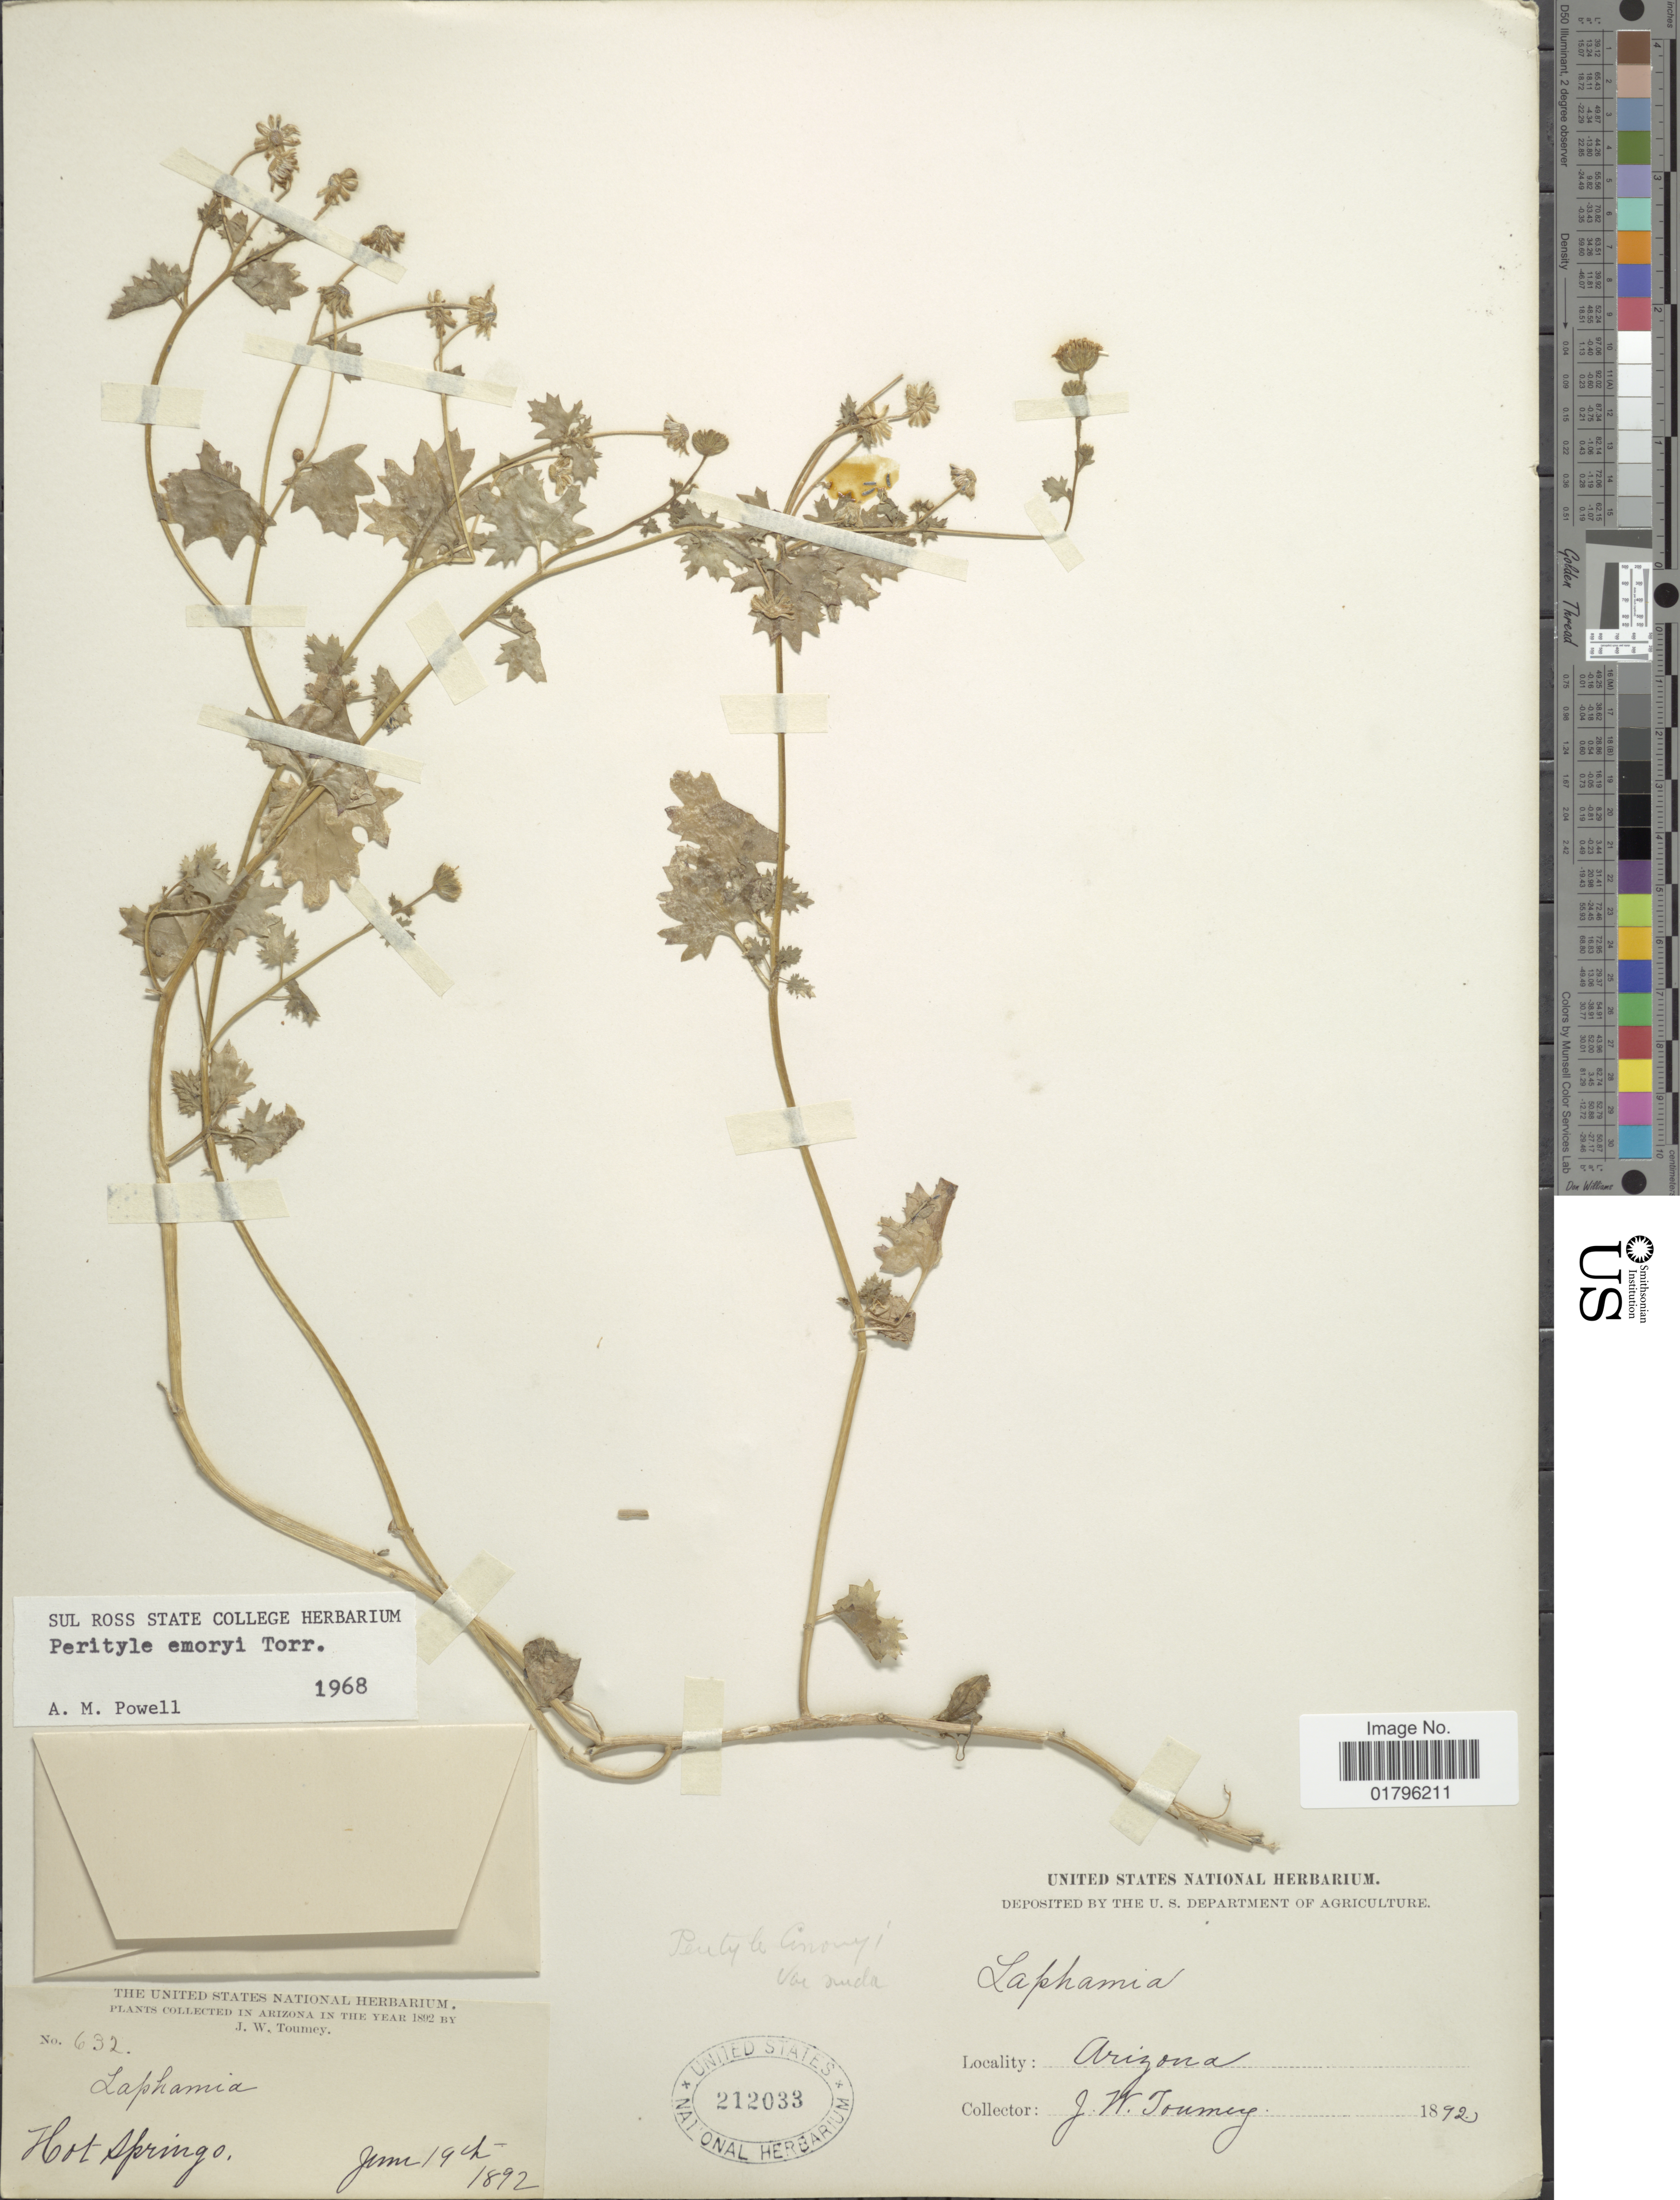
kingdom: Plantae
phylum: Tracheophyta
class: Magnoliopsida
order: Asterales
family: Asteraceae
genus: Perityle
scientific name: Perityle emoryi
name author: Torr.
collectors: J. W. Toumey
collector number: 632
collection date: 1892-06-19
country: United States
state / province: Arizona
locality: Hot Springs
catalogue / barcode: US 212033